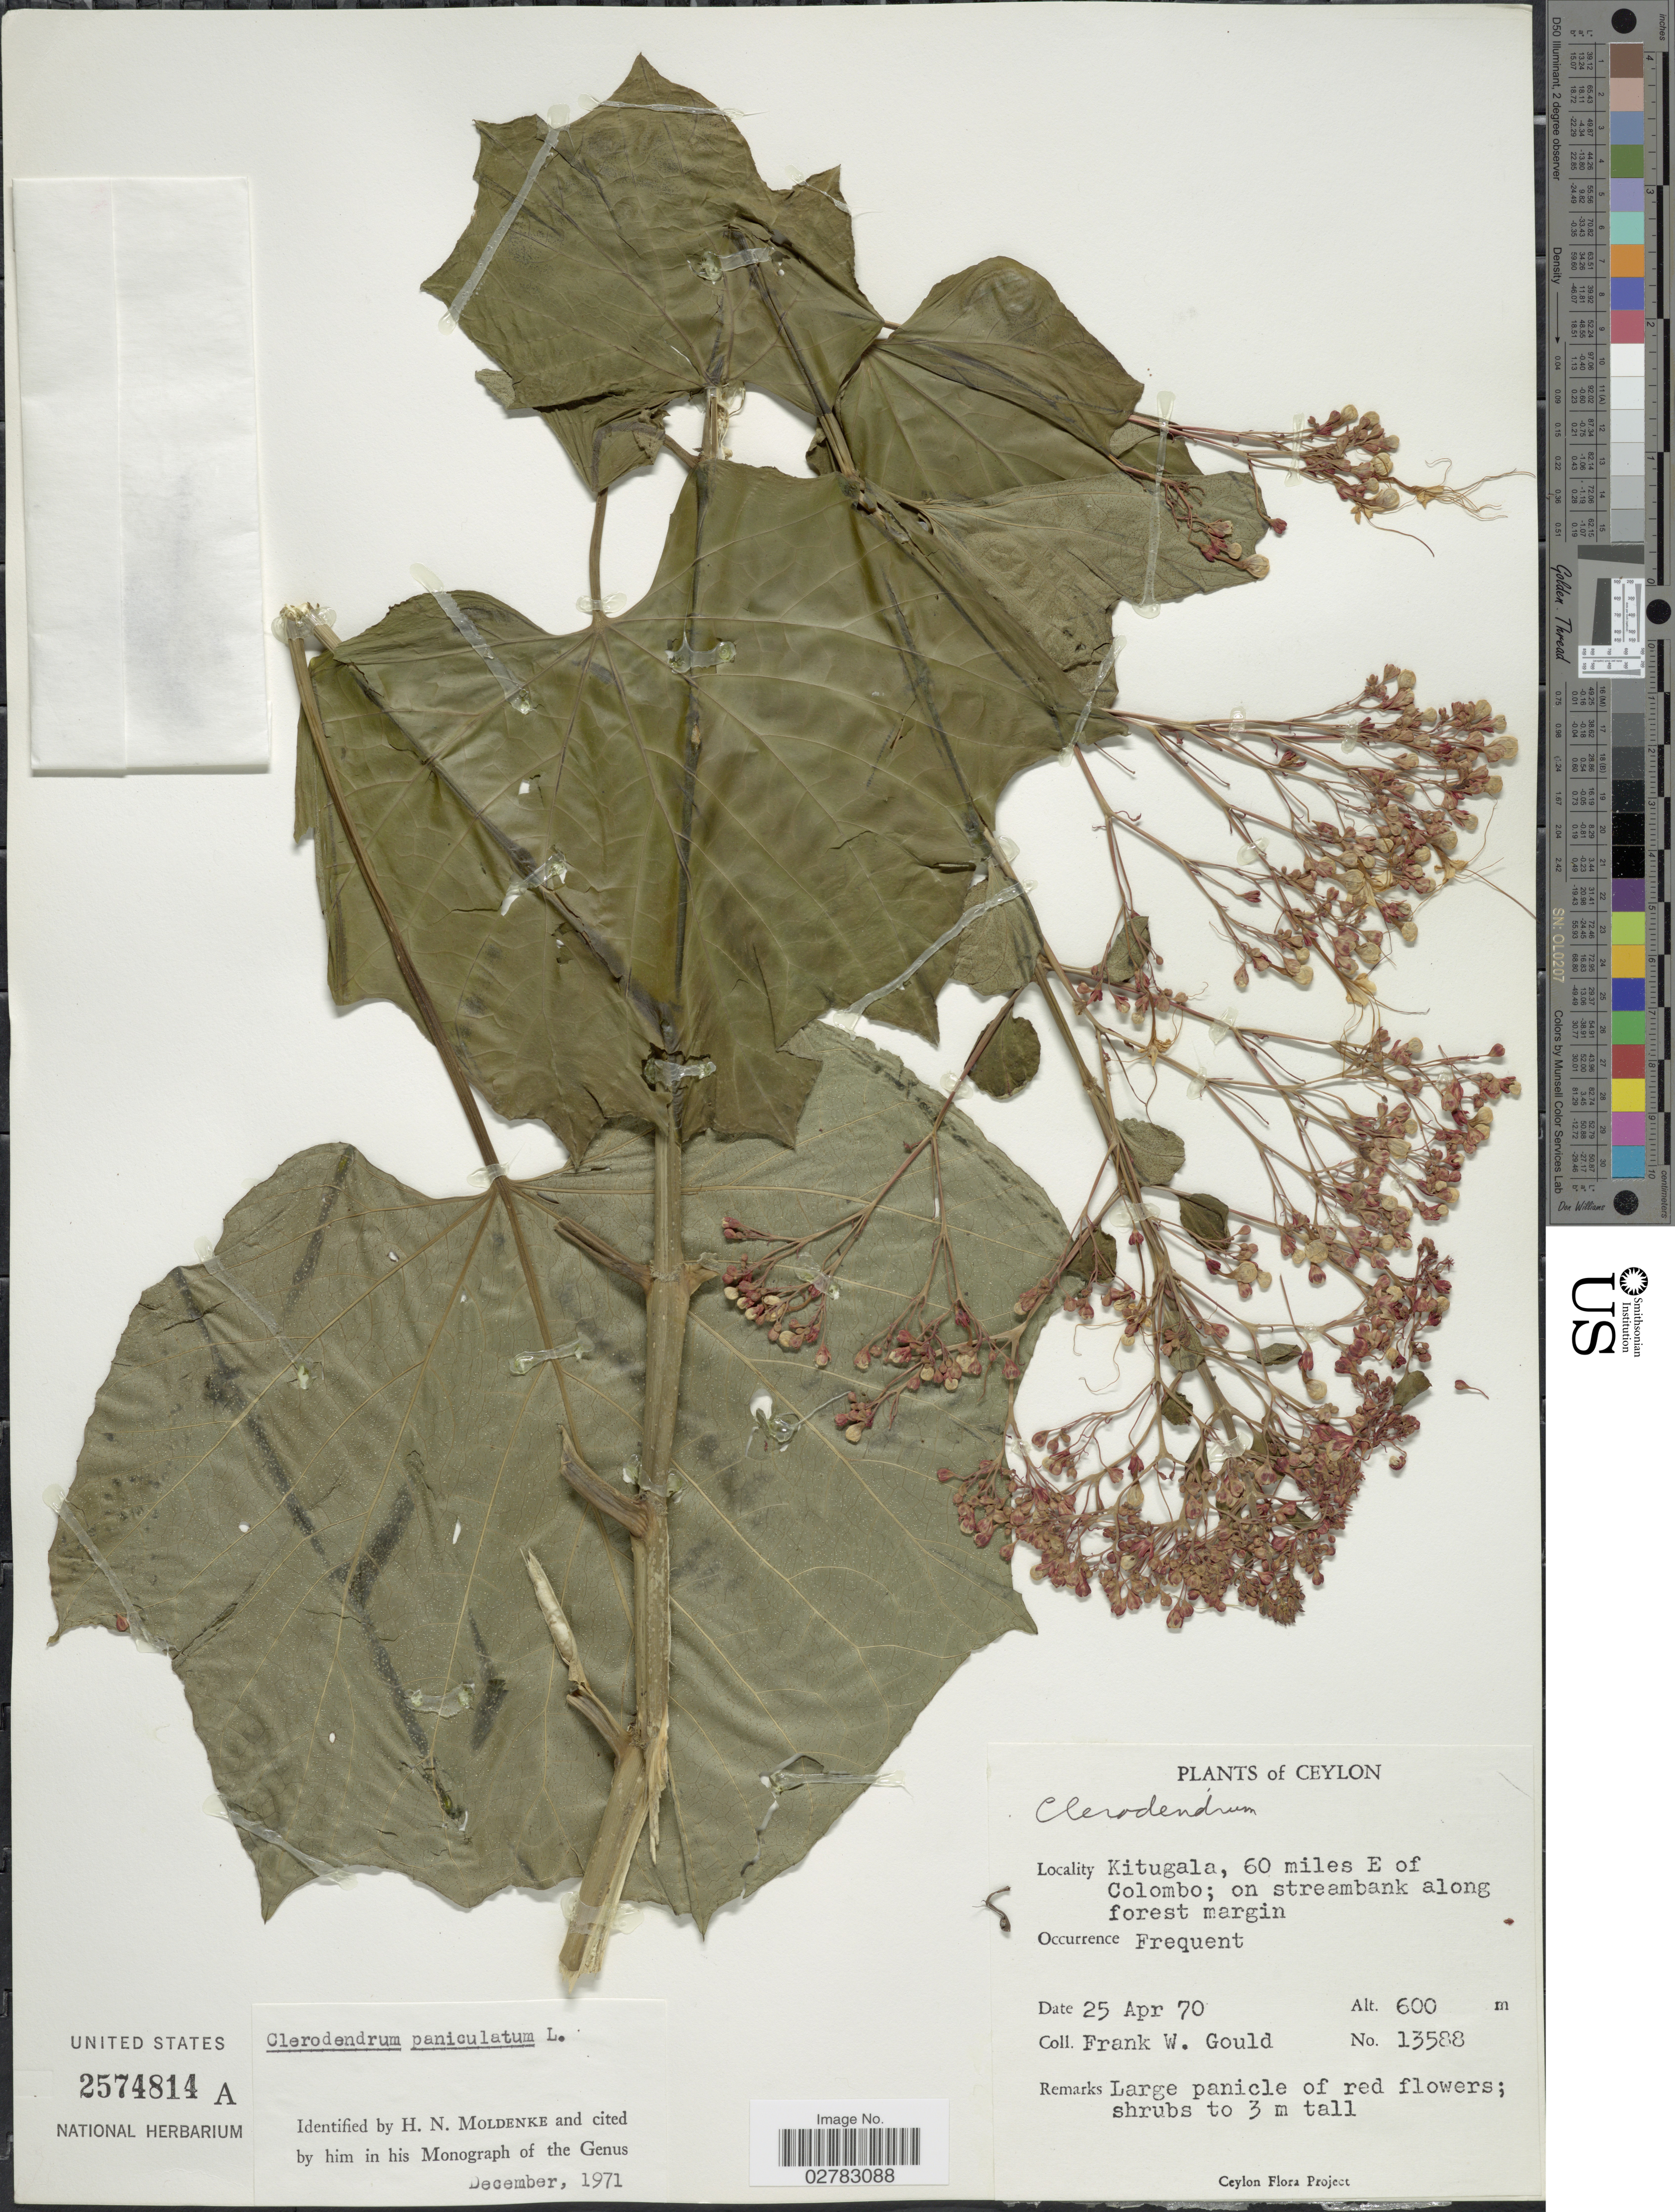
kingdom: Plantae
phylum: Tracheophyta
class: Magnoliopsida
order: Lamiales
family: Lamiaceae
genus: Clerodendrum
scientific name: Clerodendrum paniculatum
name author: L.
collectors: F. W. Gould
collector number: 13588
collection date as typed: Transcribed d/m/y: 25/4/70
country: Sri Lanka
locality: Ceylon. Kitugala, 60 miles E of Colombo; on streambank along forest margin.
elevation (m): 600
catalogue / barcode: US 2574814A